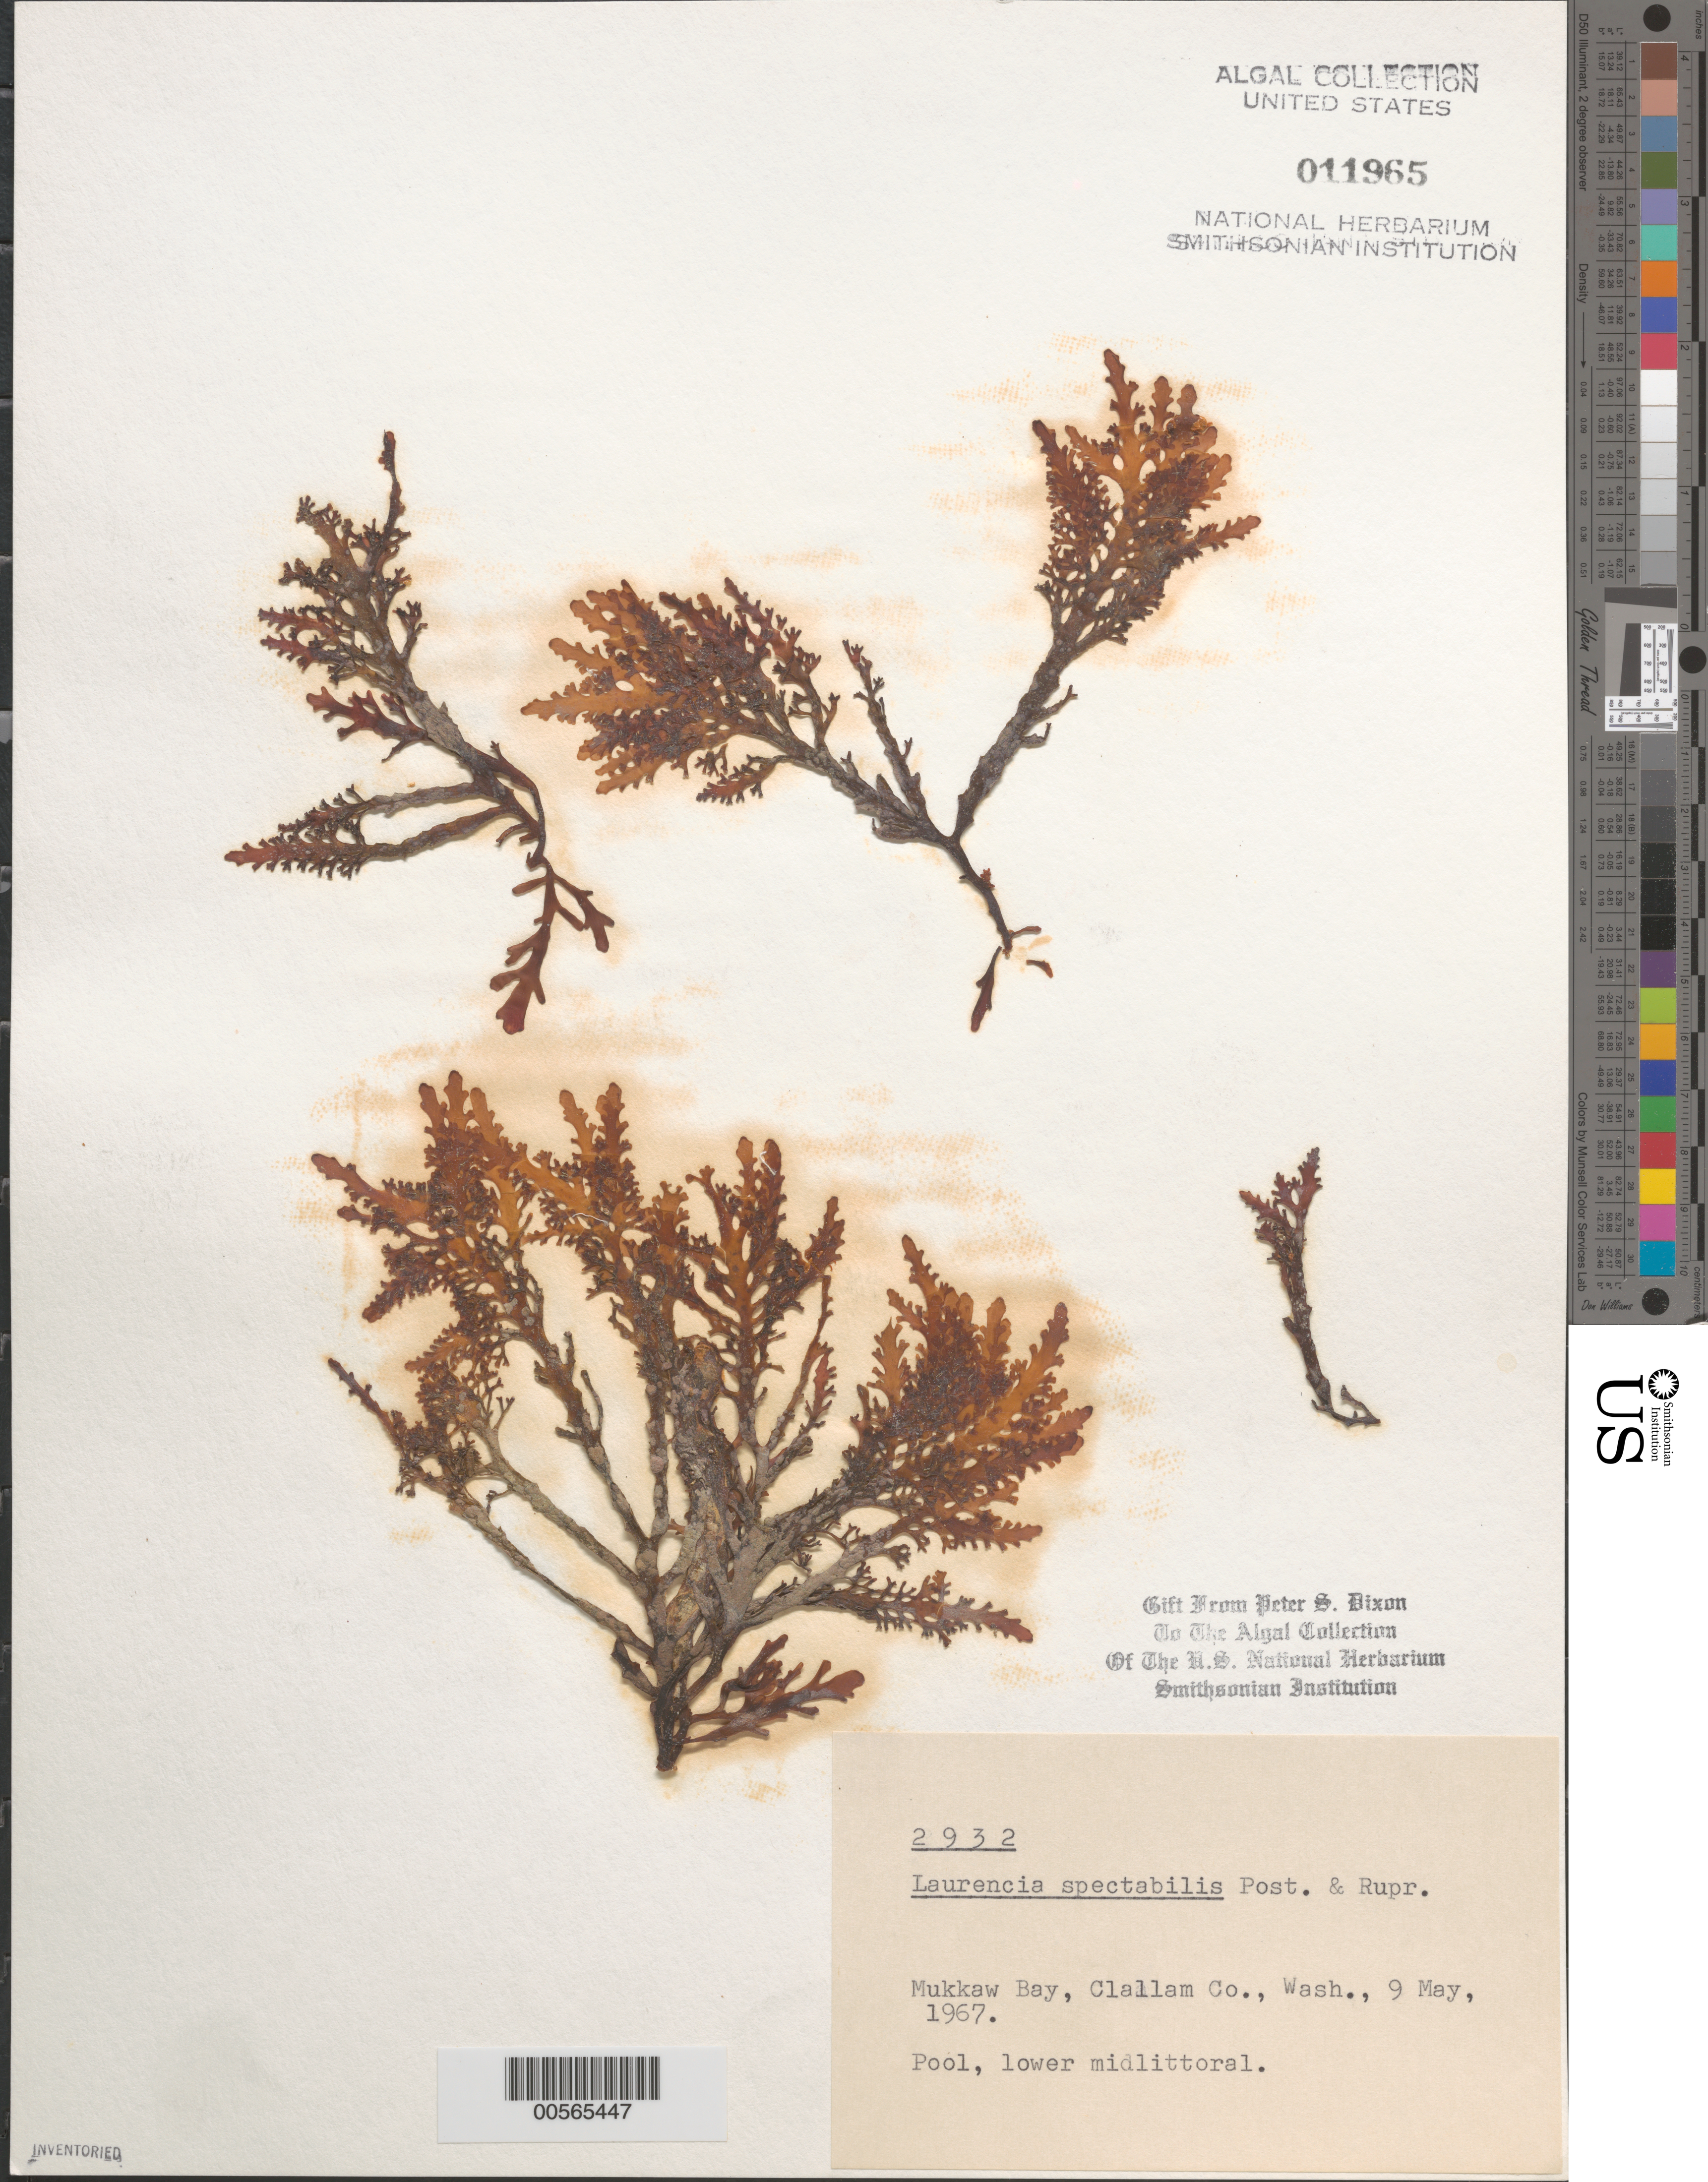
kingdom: Plantae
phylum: Rhodophyta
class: Florideophyceae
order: Ceramiales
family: Rhodomelaceae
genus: Osmundea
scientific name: Osmundea spectabilis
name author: (Postels & Rupr.) K.W. Nam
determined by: Algae name updating Project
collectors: P. S. Dixon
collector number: PSD 2932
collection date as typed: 09 May 1967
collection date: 1967-05-09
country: United States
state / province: Washington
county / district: Clallam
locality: Mukkaw Bay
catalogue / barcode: US 11965